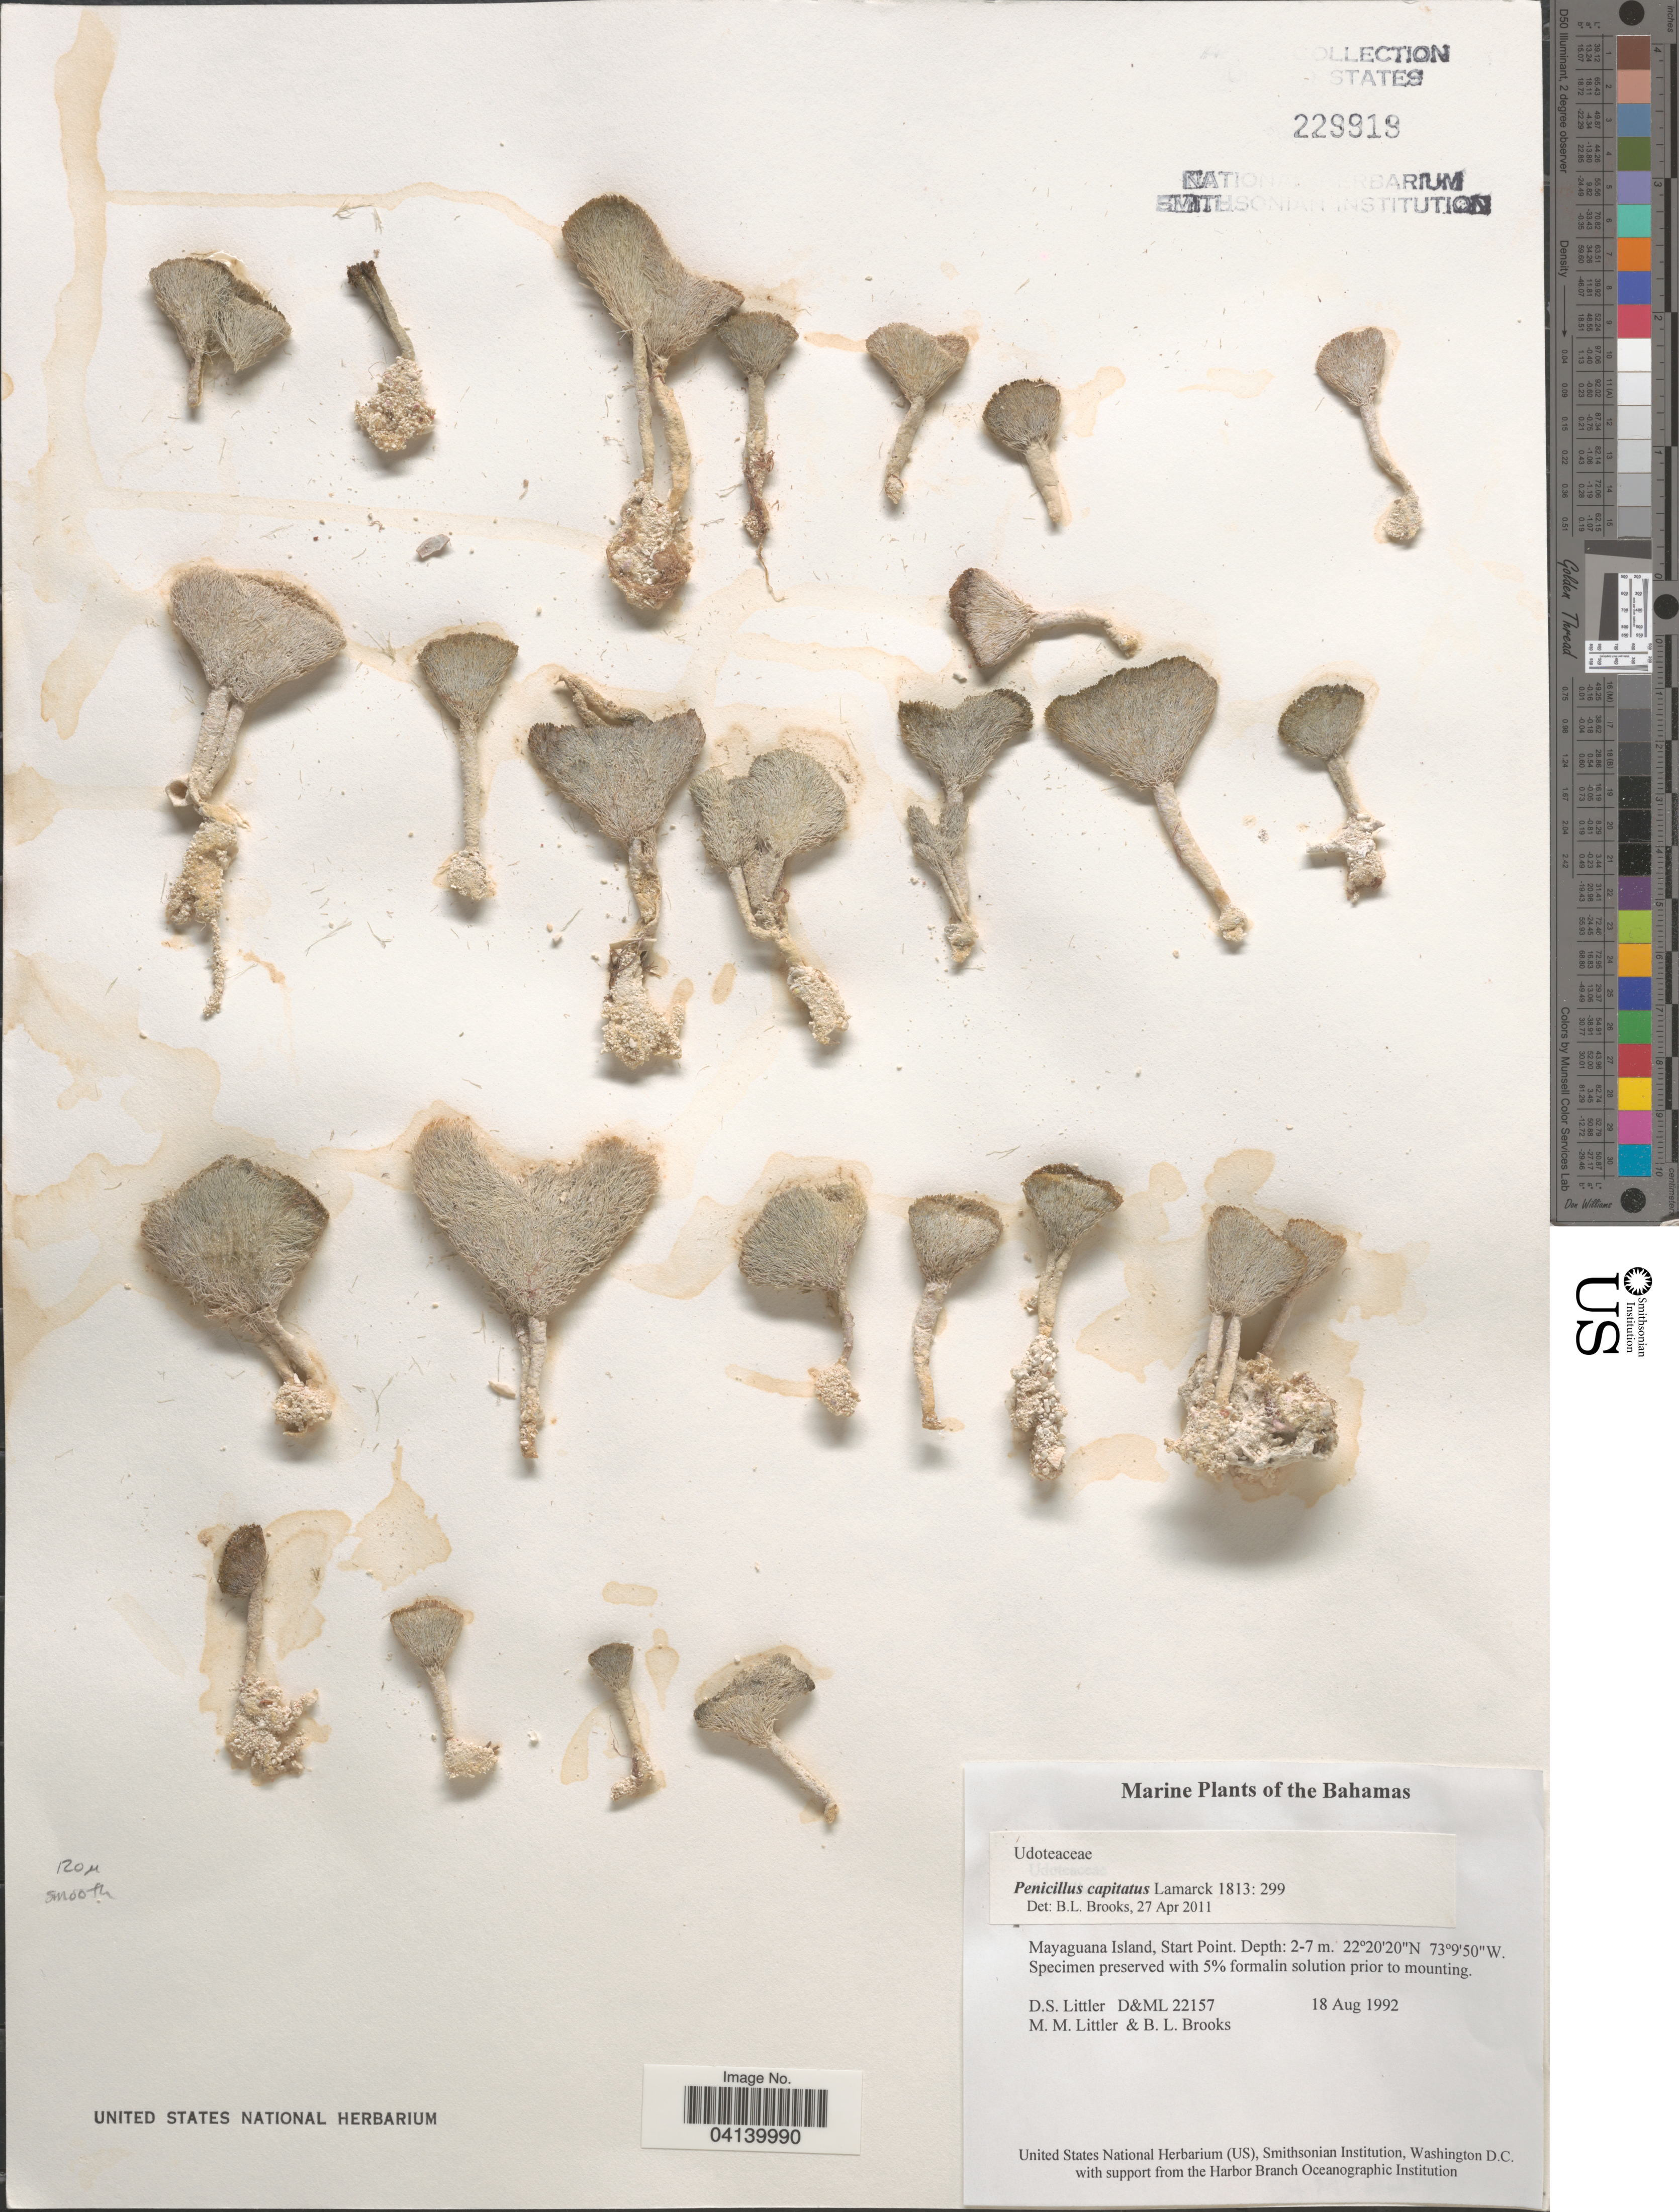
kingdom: Plantae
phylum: Chlorophyta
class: Ulvophyceae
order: Bryopsidales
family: Udoteaceae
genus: Penicillus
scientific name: Penicillus capitatus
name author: Lam.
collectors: D. S. Littler & B. Brooks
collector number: D&ML22157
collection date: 1992-08-18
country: Bahamas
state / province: Mayaguana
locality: Start Point.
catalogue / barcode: US 229919